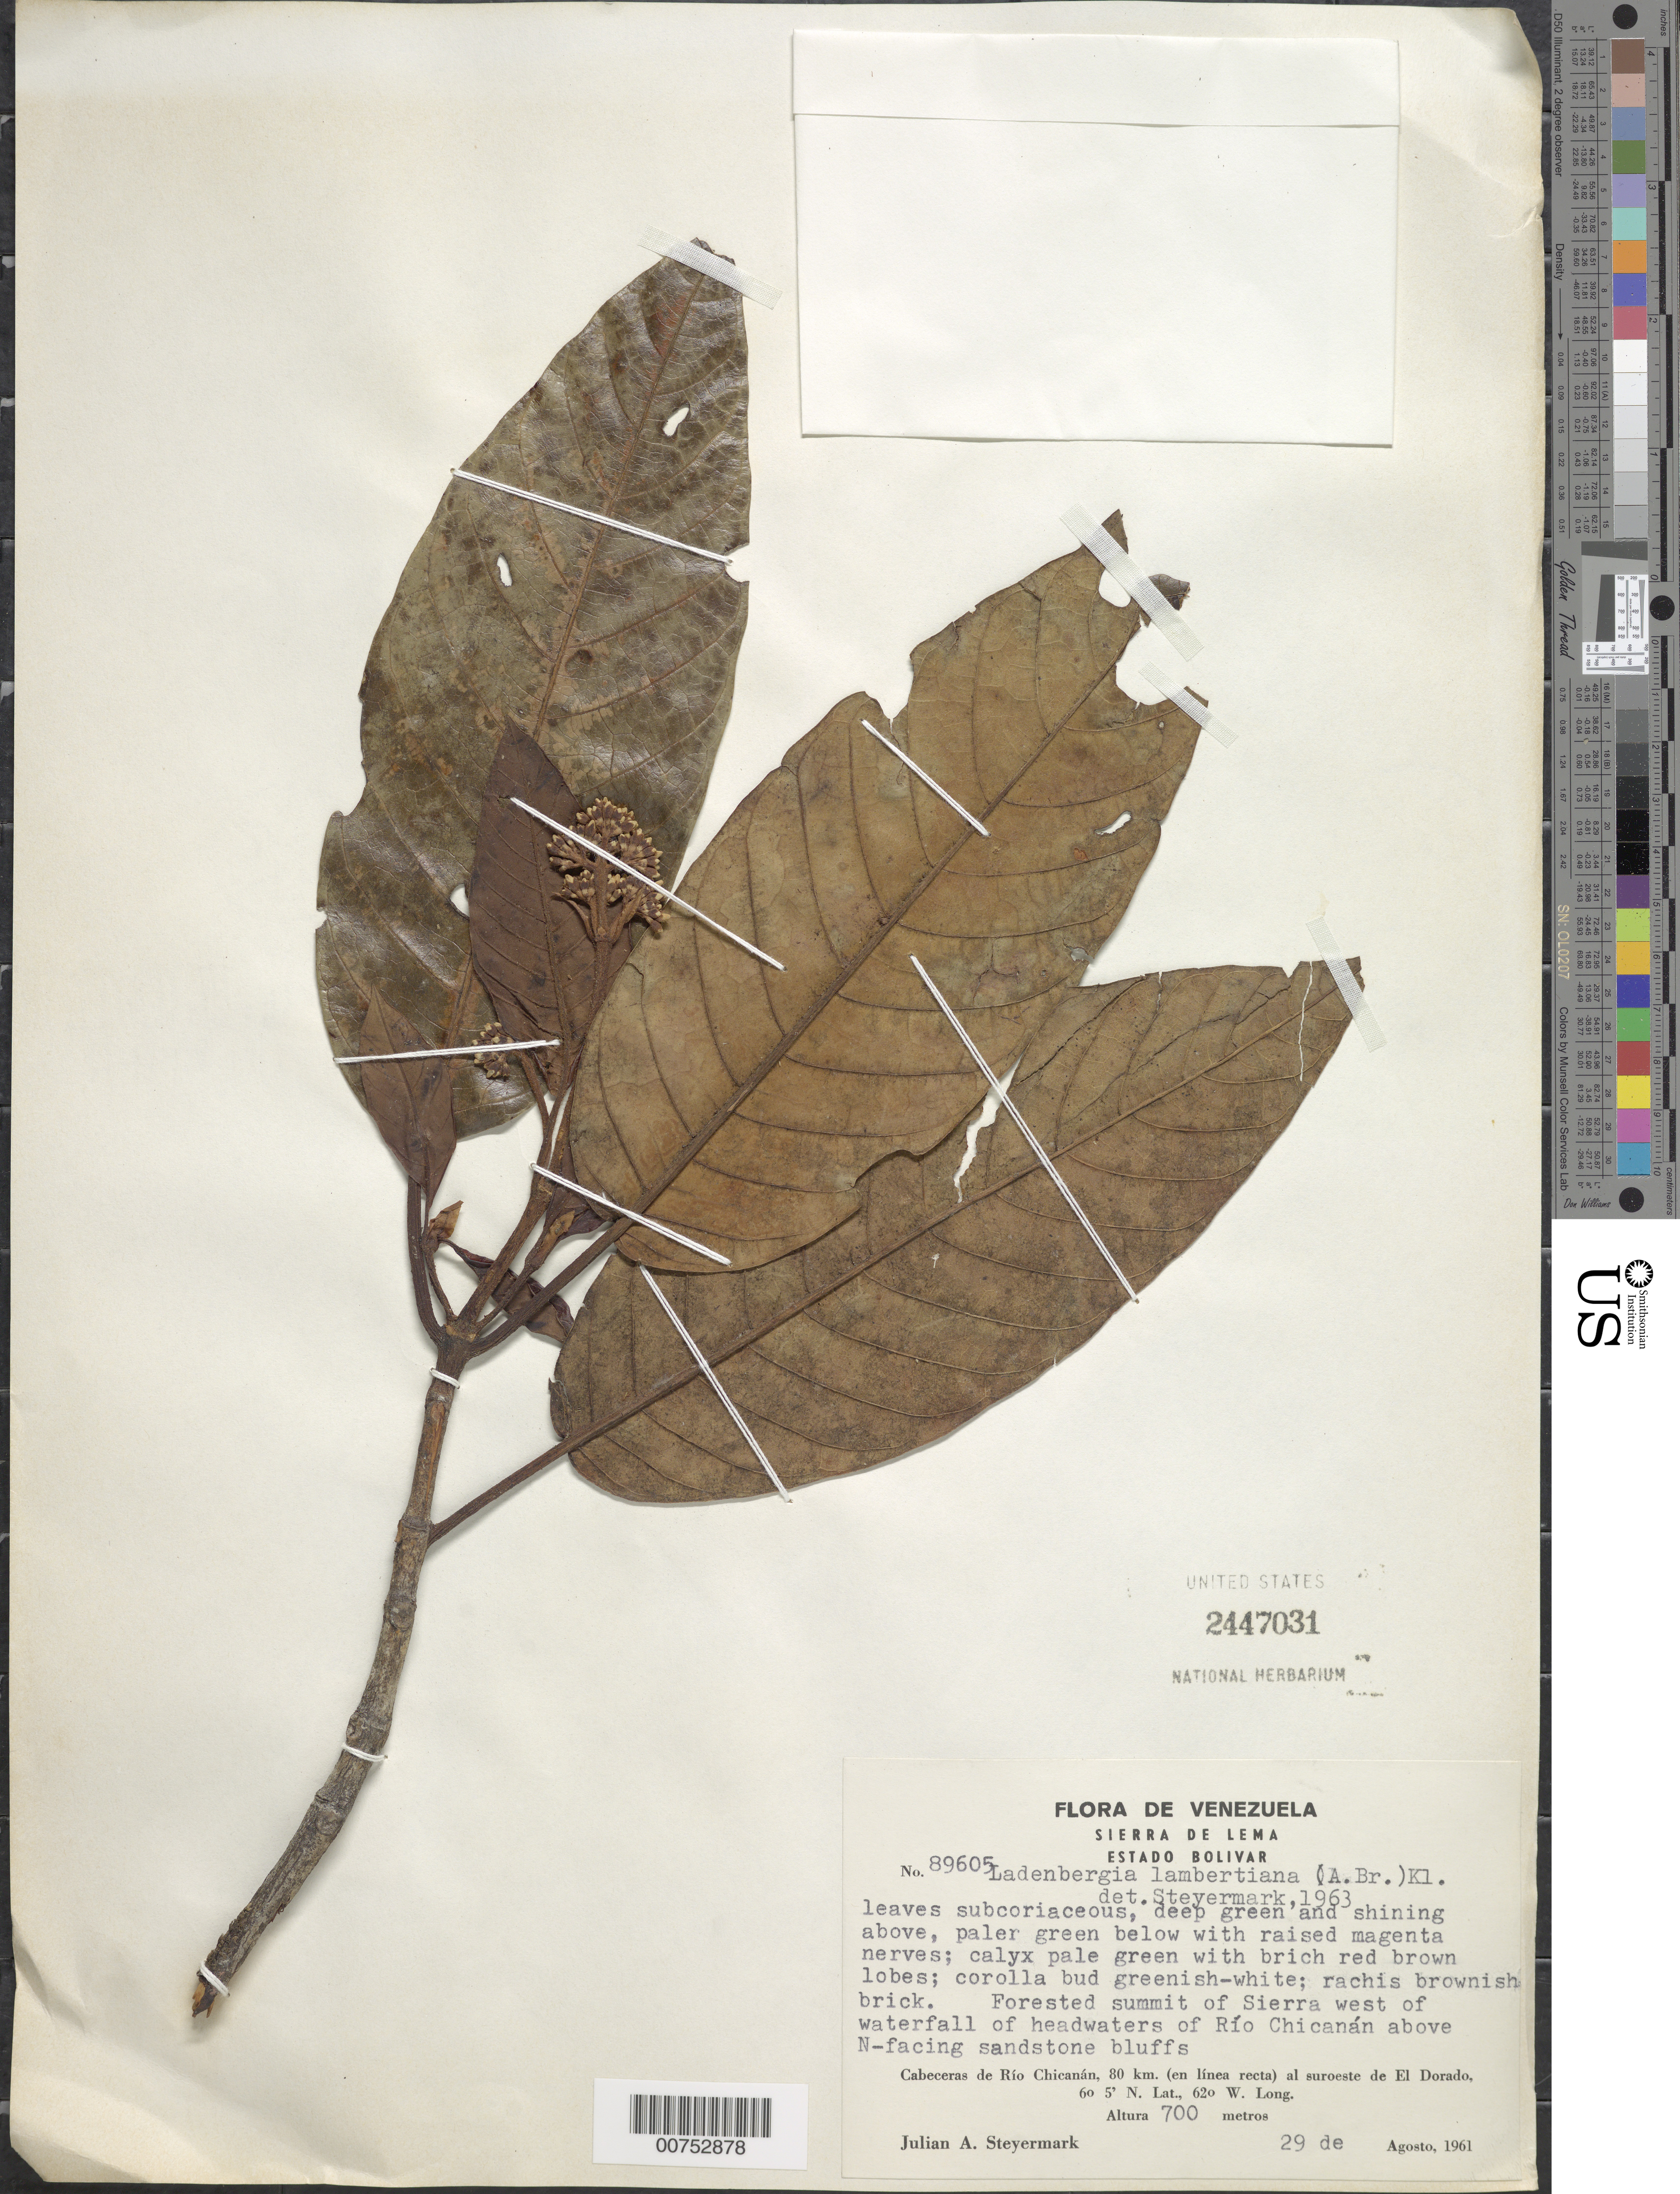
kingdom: Plantae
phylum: Tracheophyta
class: Magnoliopsida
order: Gentianales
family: Rubiaceae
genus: Ladenbergia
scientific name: Ladenbergia lambertiana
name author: (A. Braun ex Mart.) Klotzsch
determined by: Steyermark, Julian A., (VEN)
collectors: J. Steyermark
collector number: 89605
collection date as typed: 29-Aug-61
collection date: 1961-08-29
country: Venezuela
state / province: Bolívar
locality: Sierra de Lema, Cabeceras de Río Chicanán, 80 km to the SW of El Dorado; west of waterfall of headwaters of Río Chicanan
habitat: Forested summit of Sierra, above N-facing sandstone bluffs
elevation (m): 700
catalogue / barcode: US 2447031